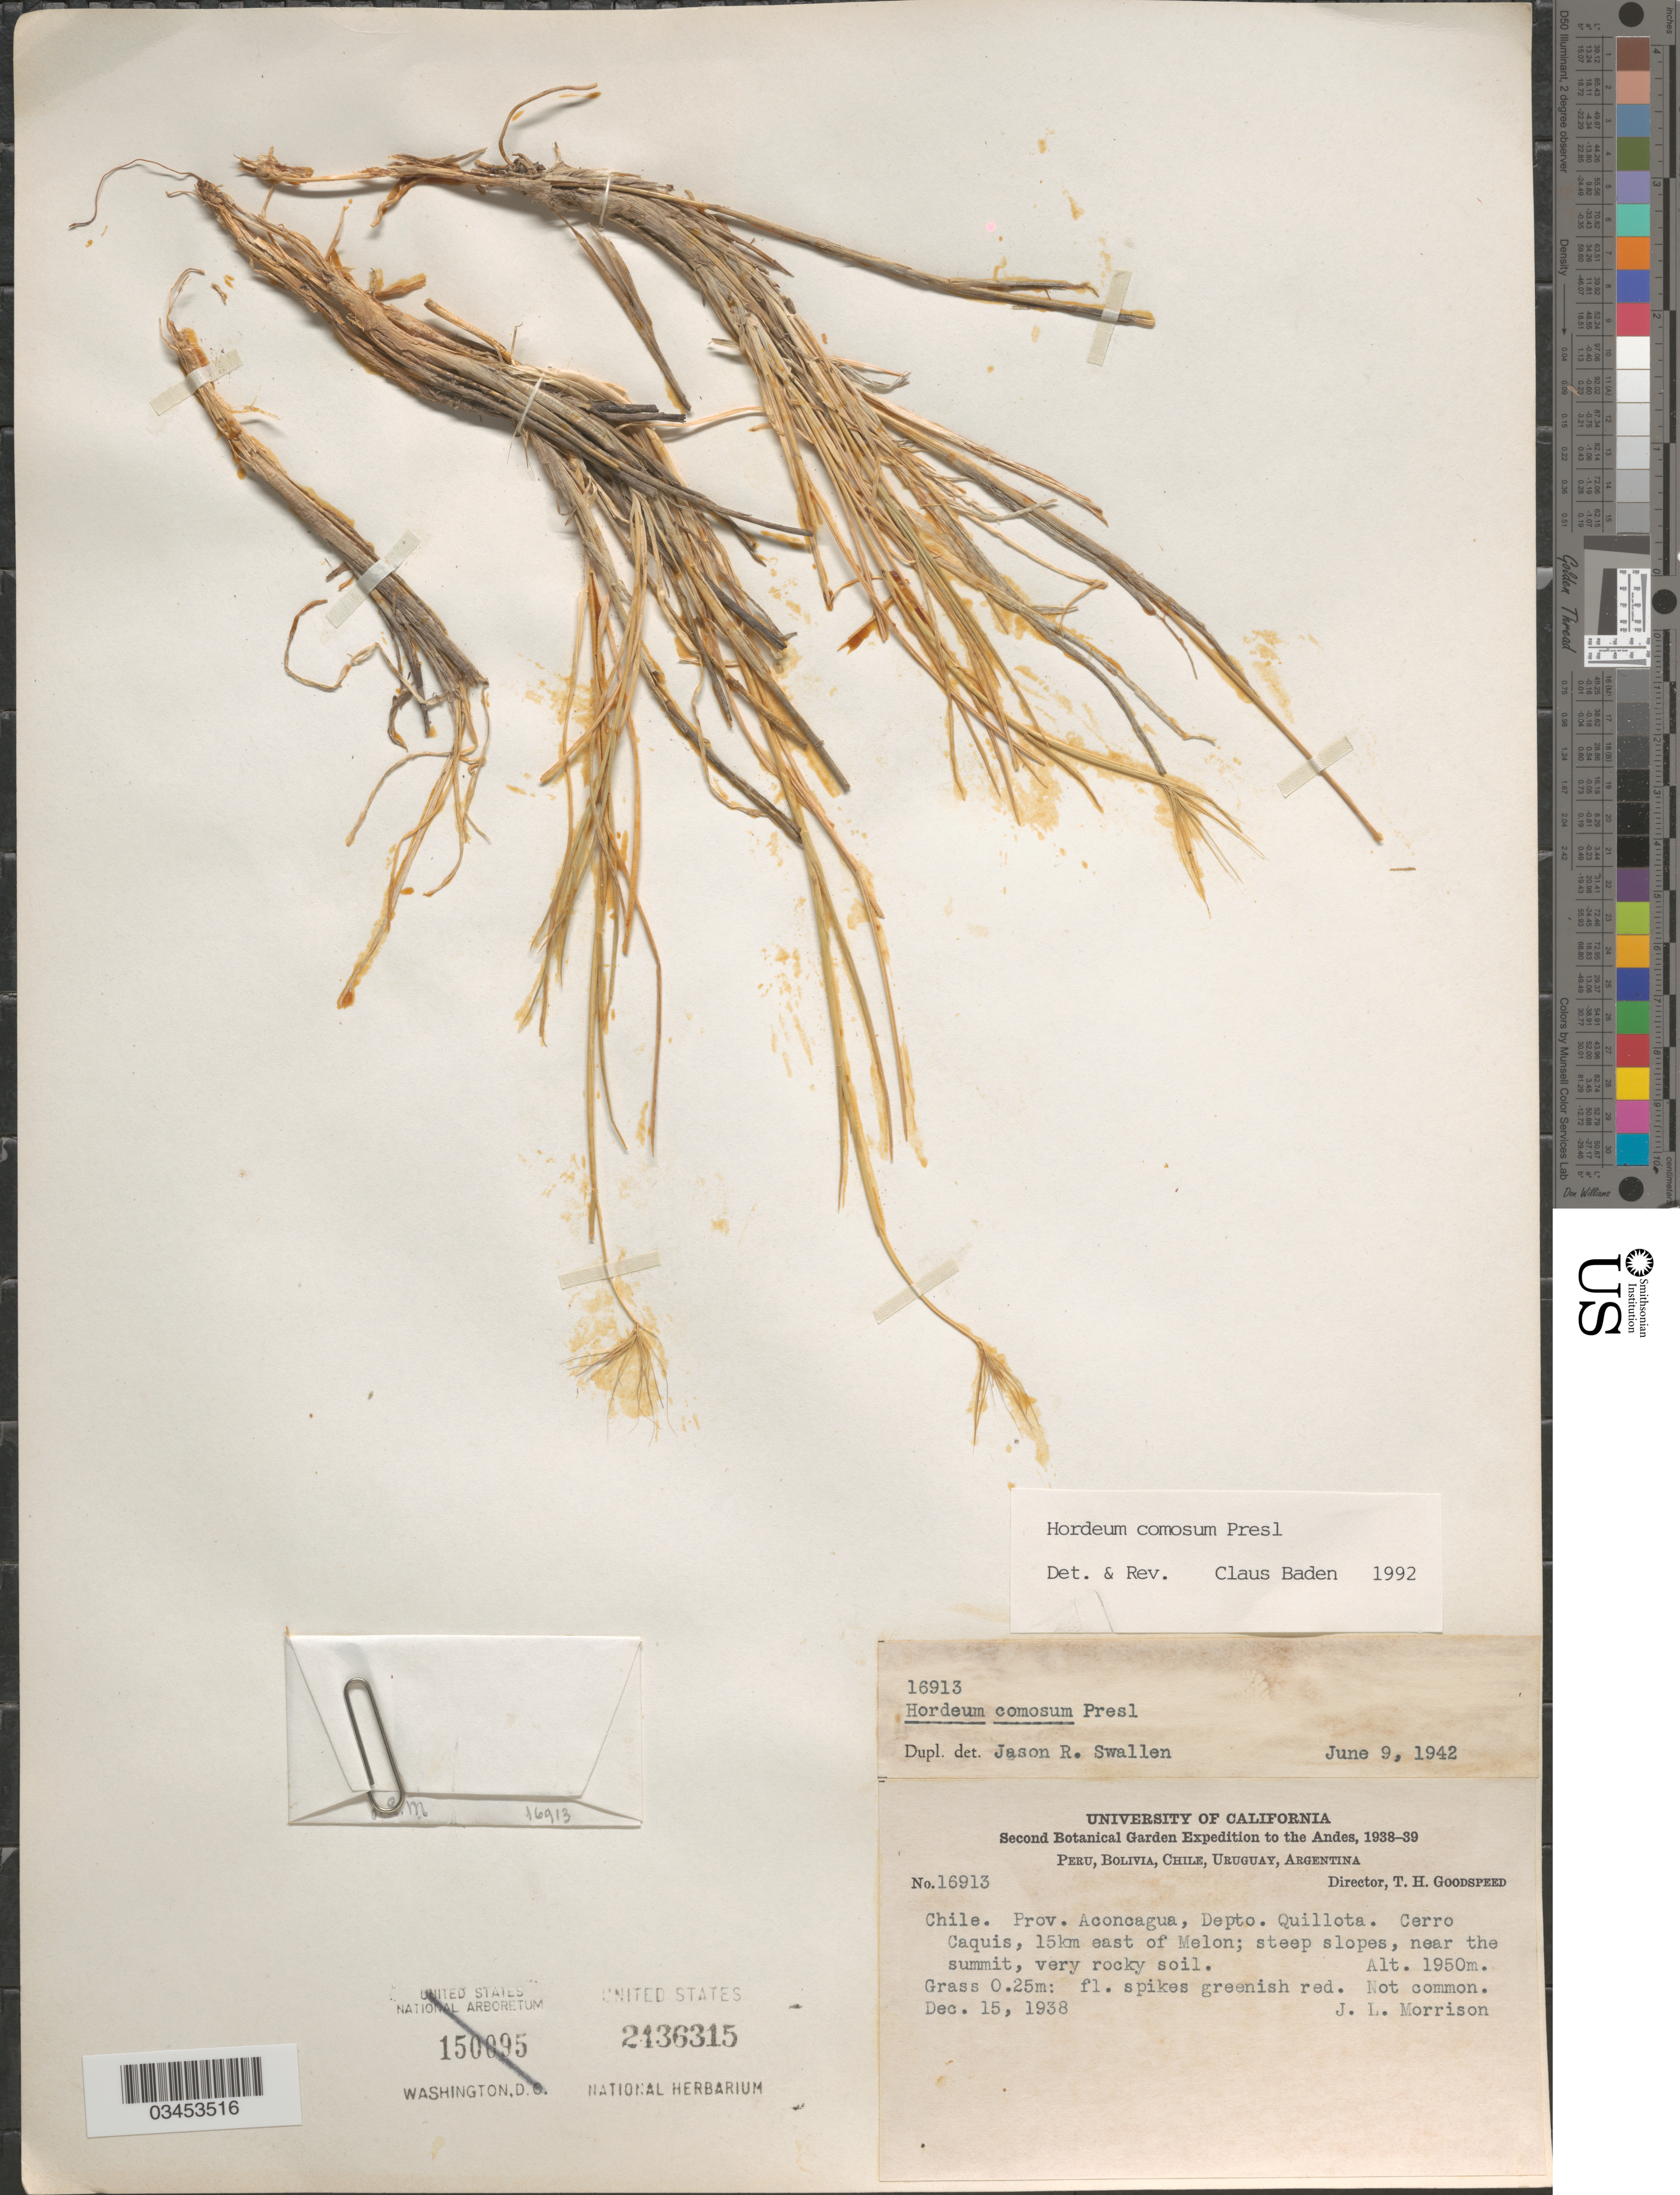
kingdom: Plantae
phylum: Tracheophyta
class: Liliopsida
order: Poales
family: Poaceae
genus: Hordeum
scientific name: Hordeum comosum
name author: J. Presl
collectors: J. Morrison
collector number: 16913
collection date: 1938-12-15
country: Chile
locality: Prov. Aconcagua, Depto. Quillota. Cerro Caquis, 15km east of Melon; near the summit.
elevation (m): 1950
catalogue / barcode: US 2436135